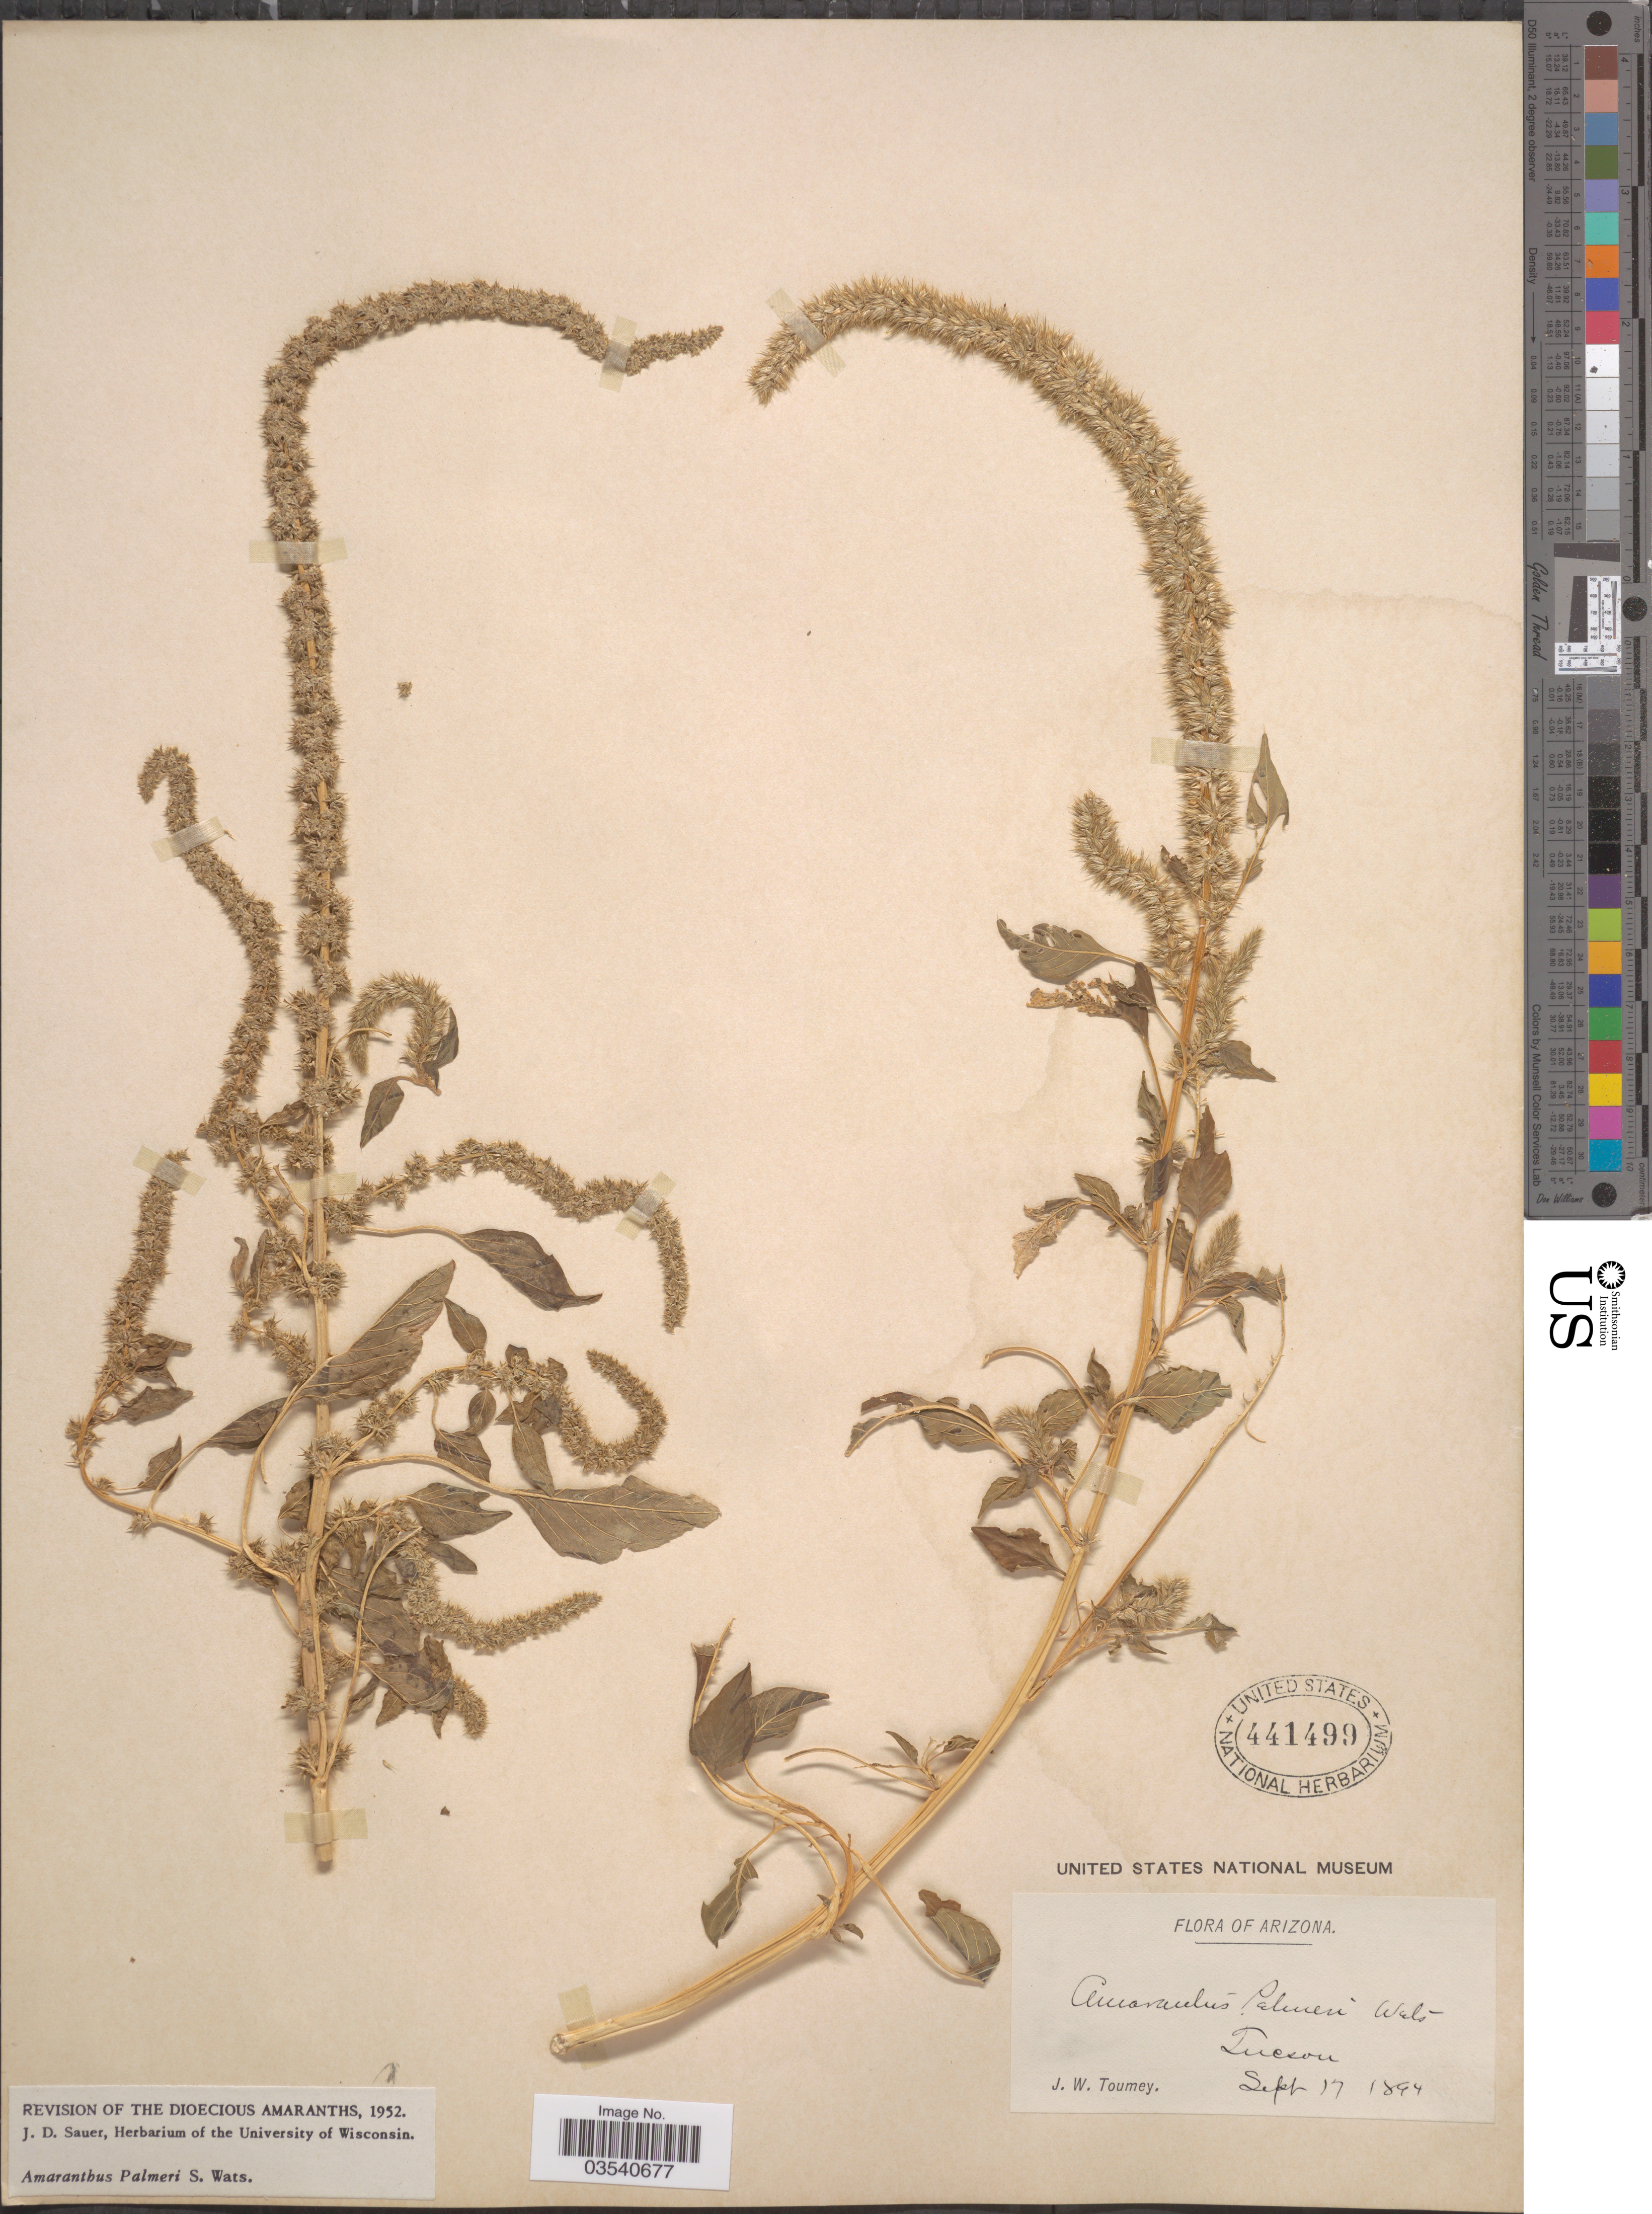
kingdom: Plantae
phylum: Tracheophyta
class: Magnoliopsida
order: Caryophyllales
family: Amaranthaceae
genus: Amaranthus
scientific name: Amaranthus palmeri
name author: S. Watson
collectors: J. W. Toumey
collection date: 1894-09-17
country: United States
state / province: Arizona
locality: Tucson.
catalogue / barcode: US 441499